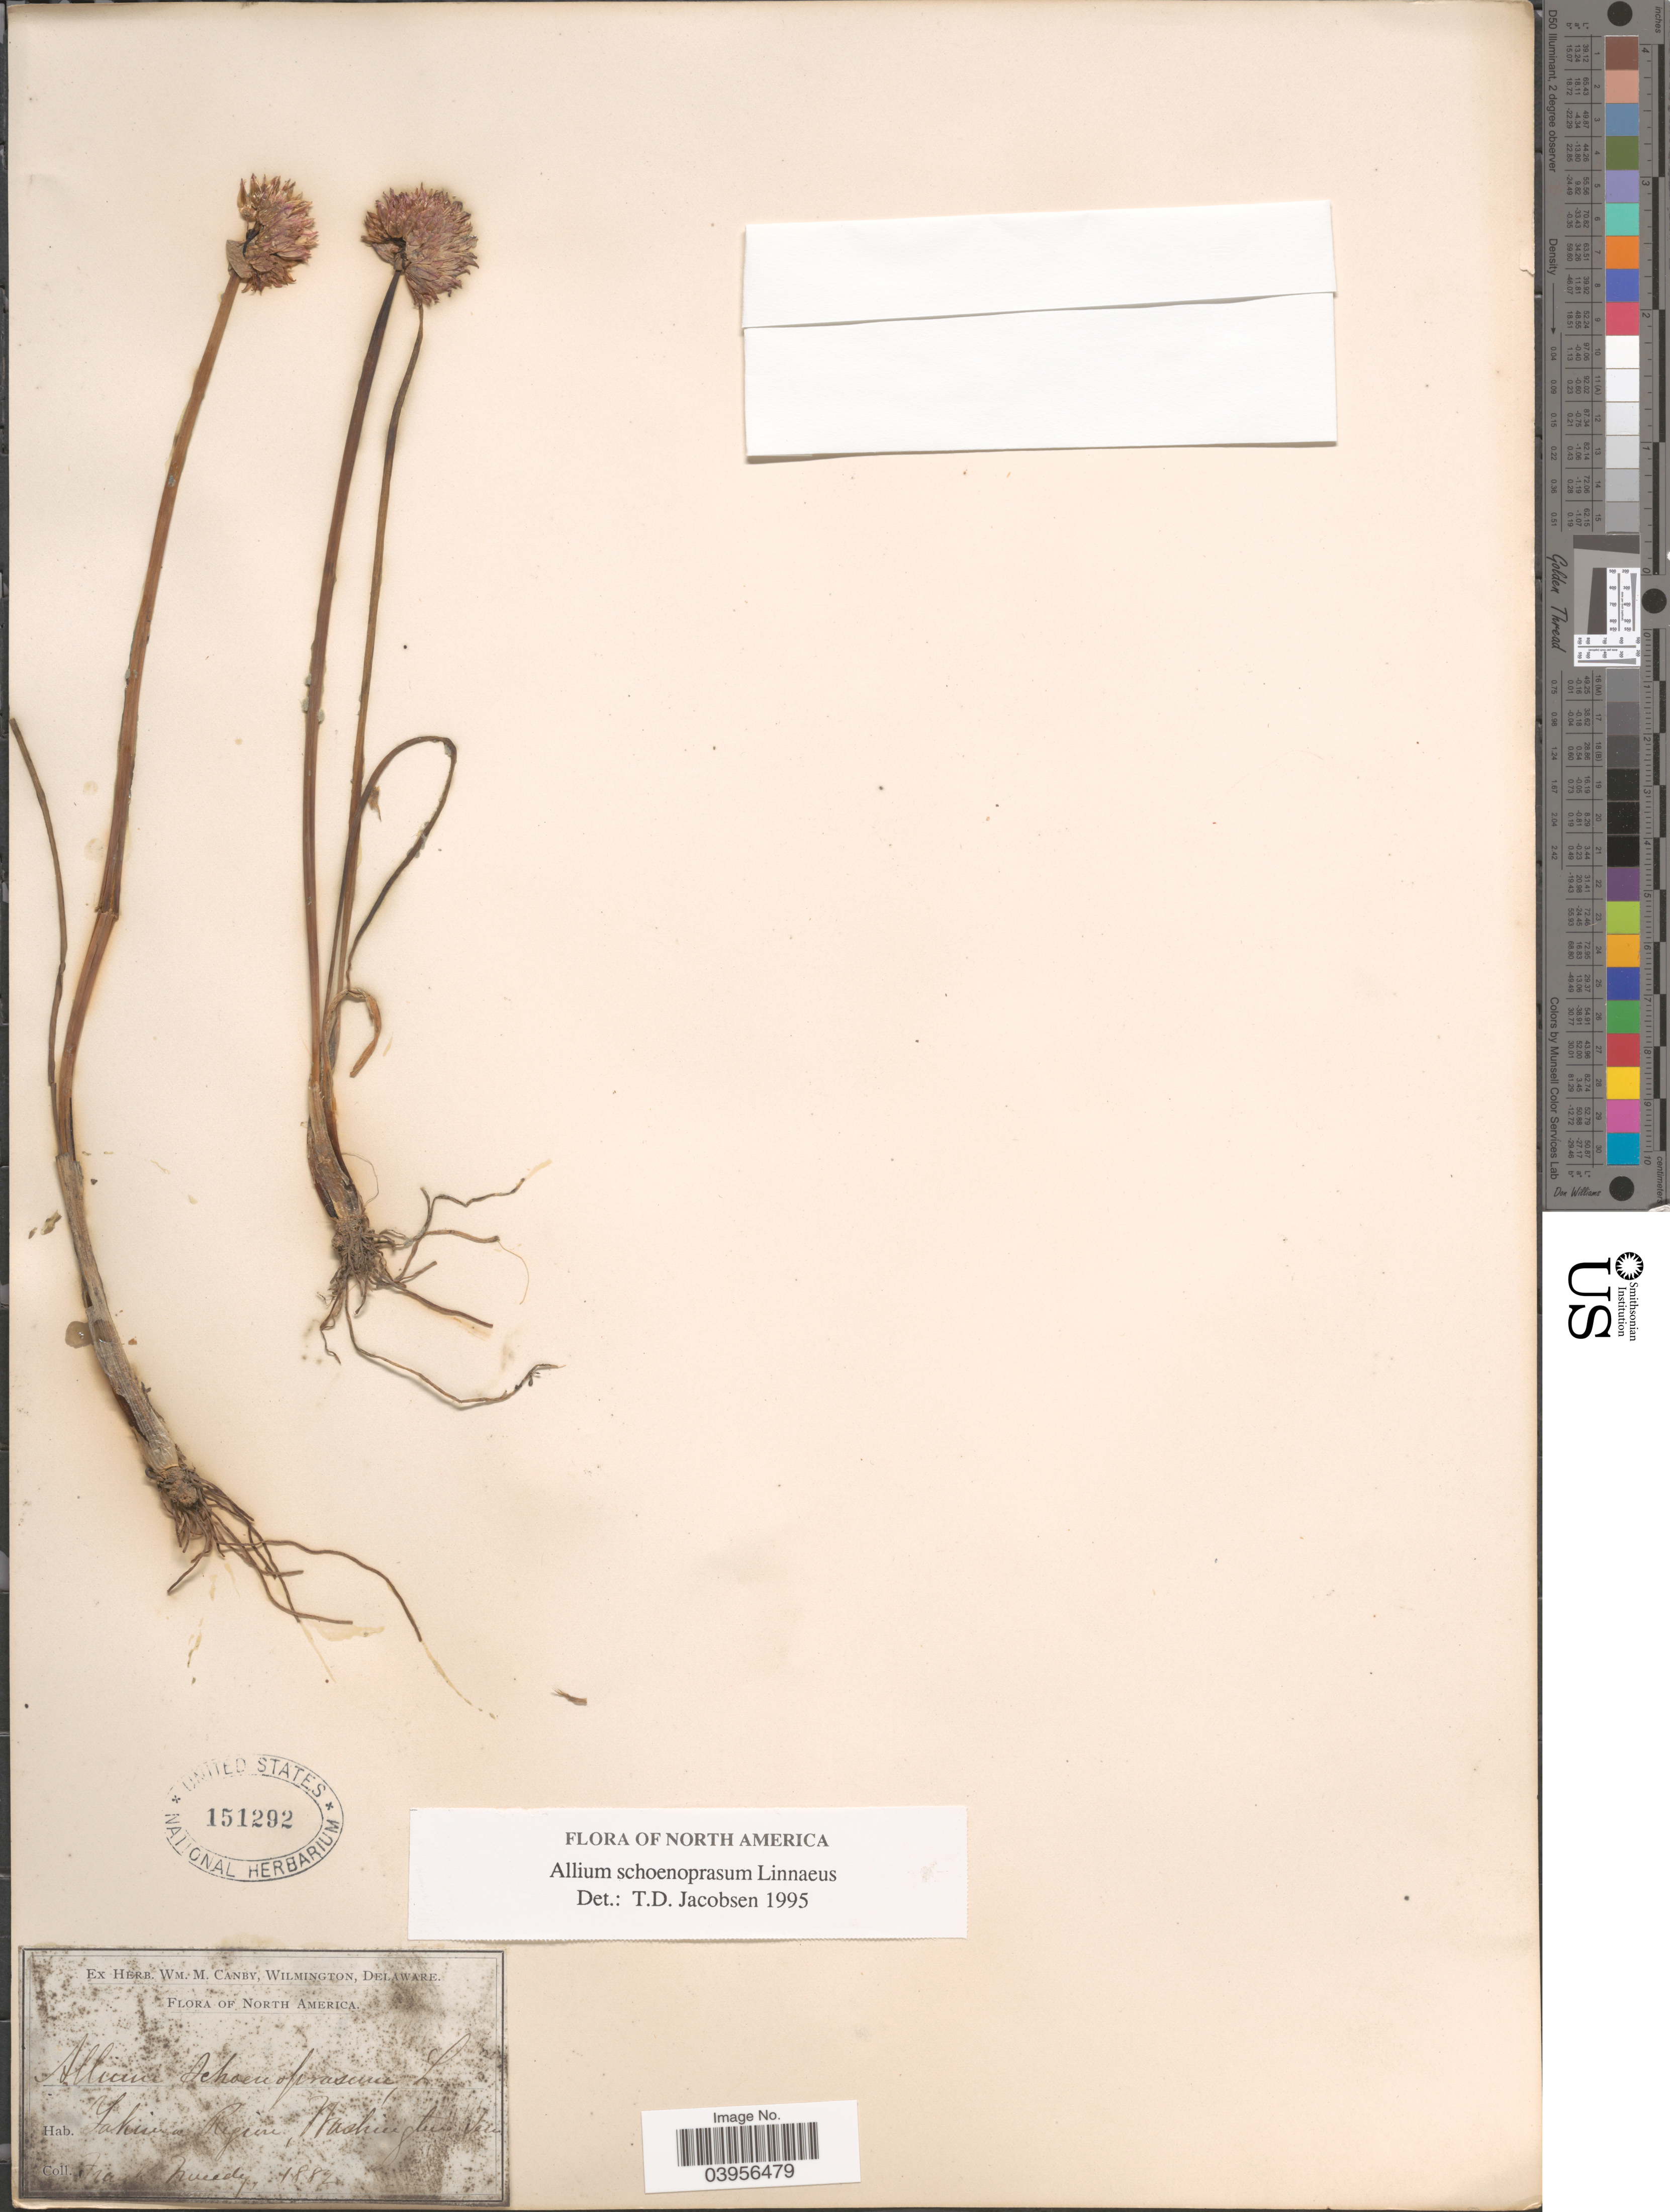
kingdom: Plantae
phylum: Tracheophyta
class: Liliopsida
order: Asparagales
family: Amaryllidaceae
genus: Allium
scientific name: Allium schoenoprasum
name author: L.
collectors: F. Tweedy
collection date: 1882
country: United States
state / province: Washington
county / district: Yakima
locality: Yakima Region, Washington Terr.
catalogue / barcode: US 151292